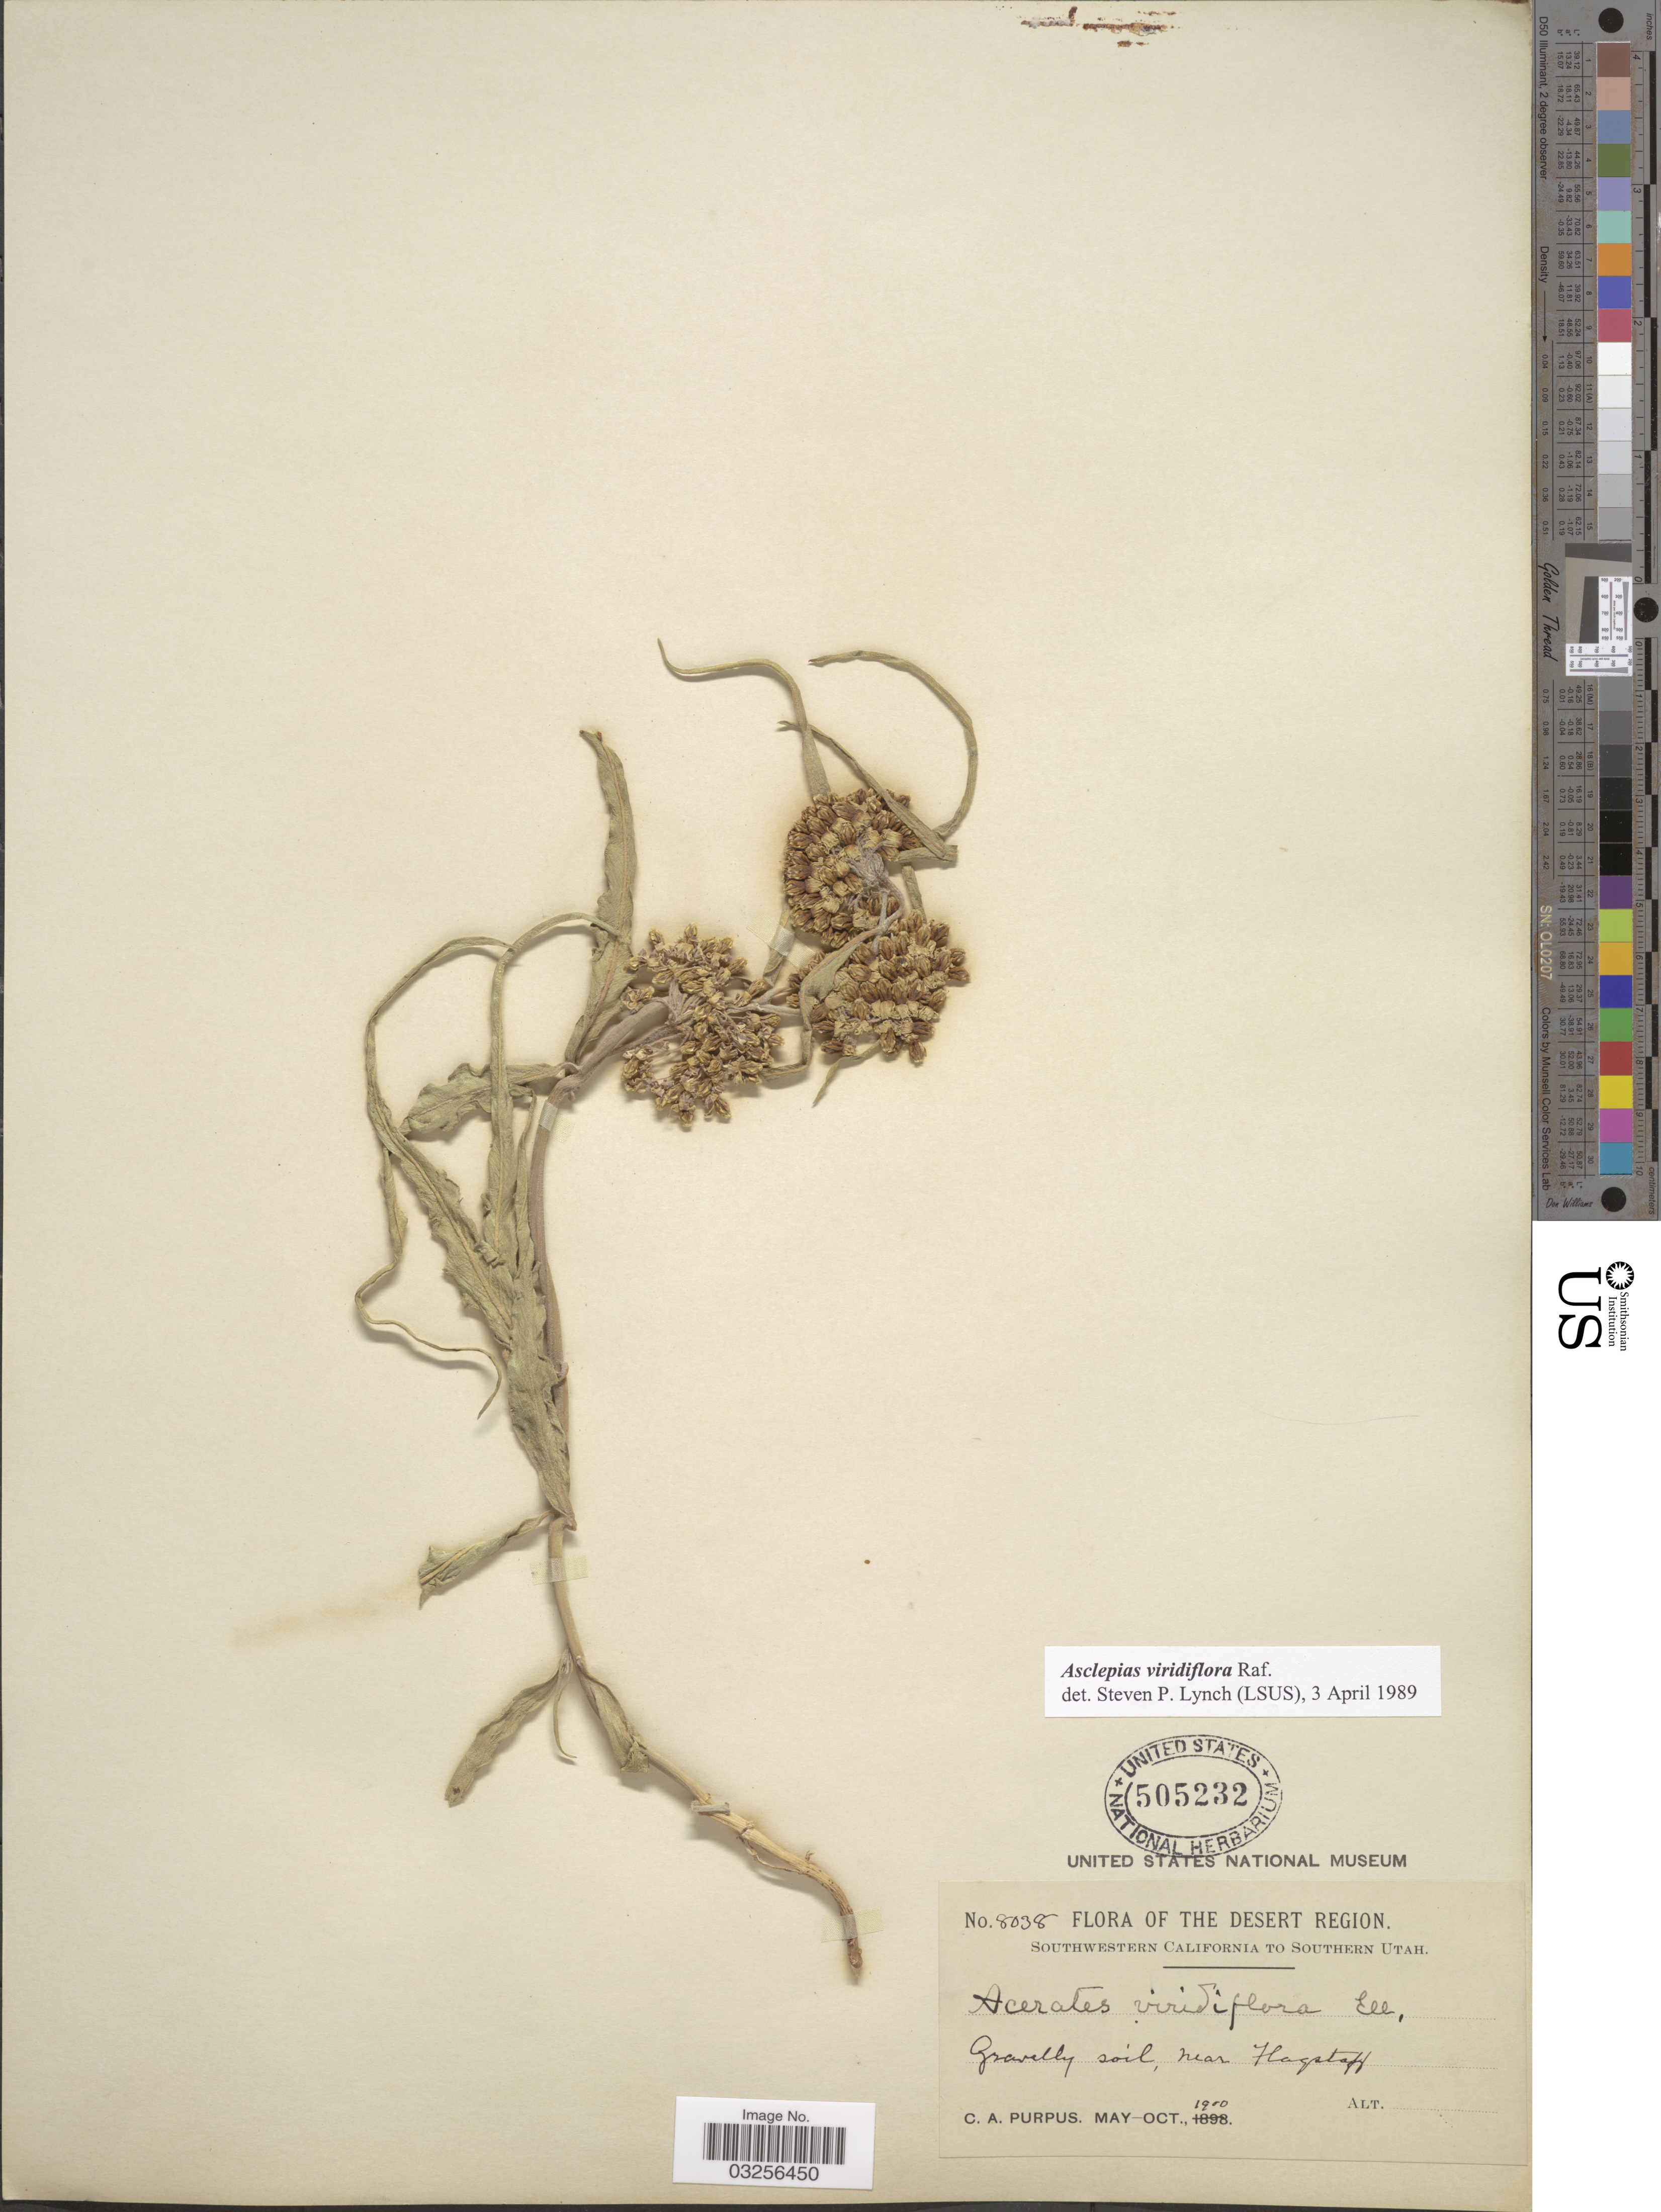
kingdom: Plantae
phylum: Tracheophyta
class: Magnoliopsida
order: Gentianales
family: Apocynaceae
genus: Asclepias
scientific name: Asclepias viridiflora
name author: Raf.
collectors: C. A. Purpus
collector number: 8038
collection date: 1900-05/1900-10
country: United States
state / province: Arizona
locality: The Desert Region. Southwestern California to Southern Utah. Near Flagstaff.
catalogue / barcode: US 505232